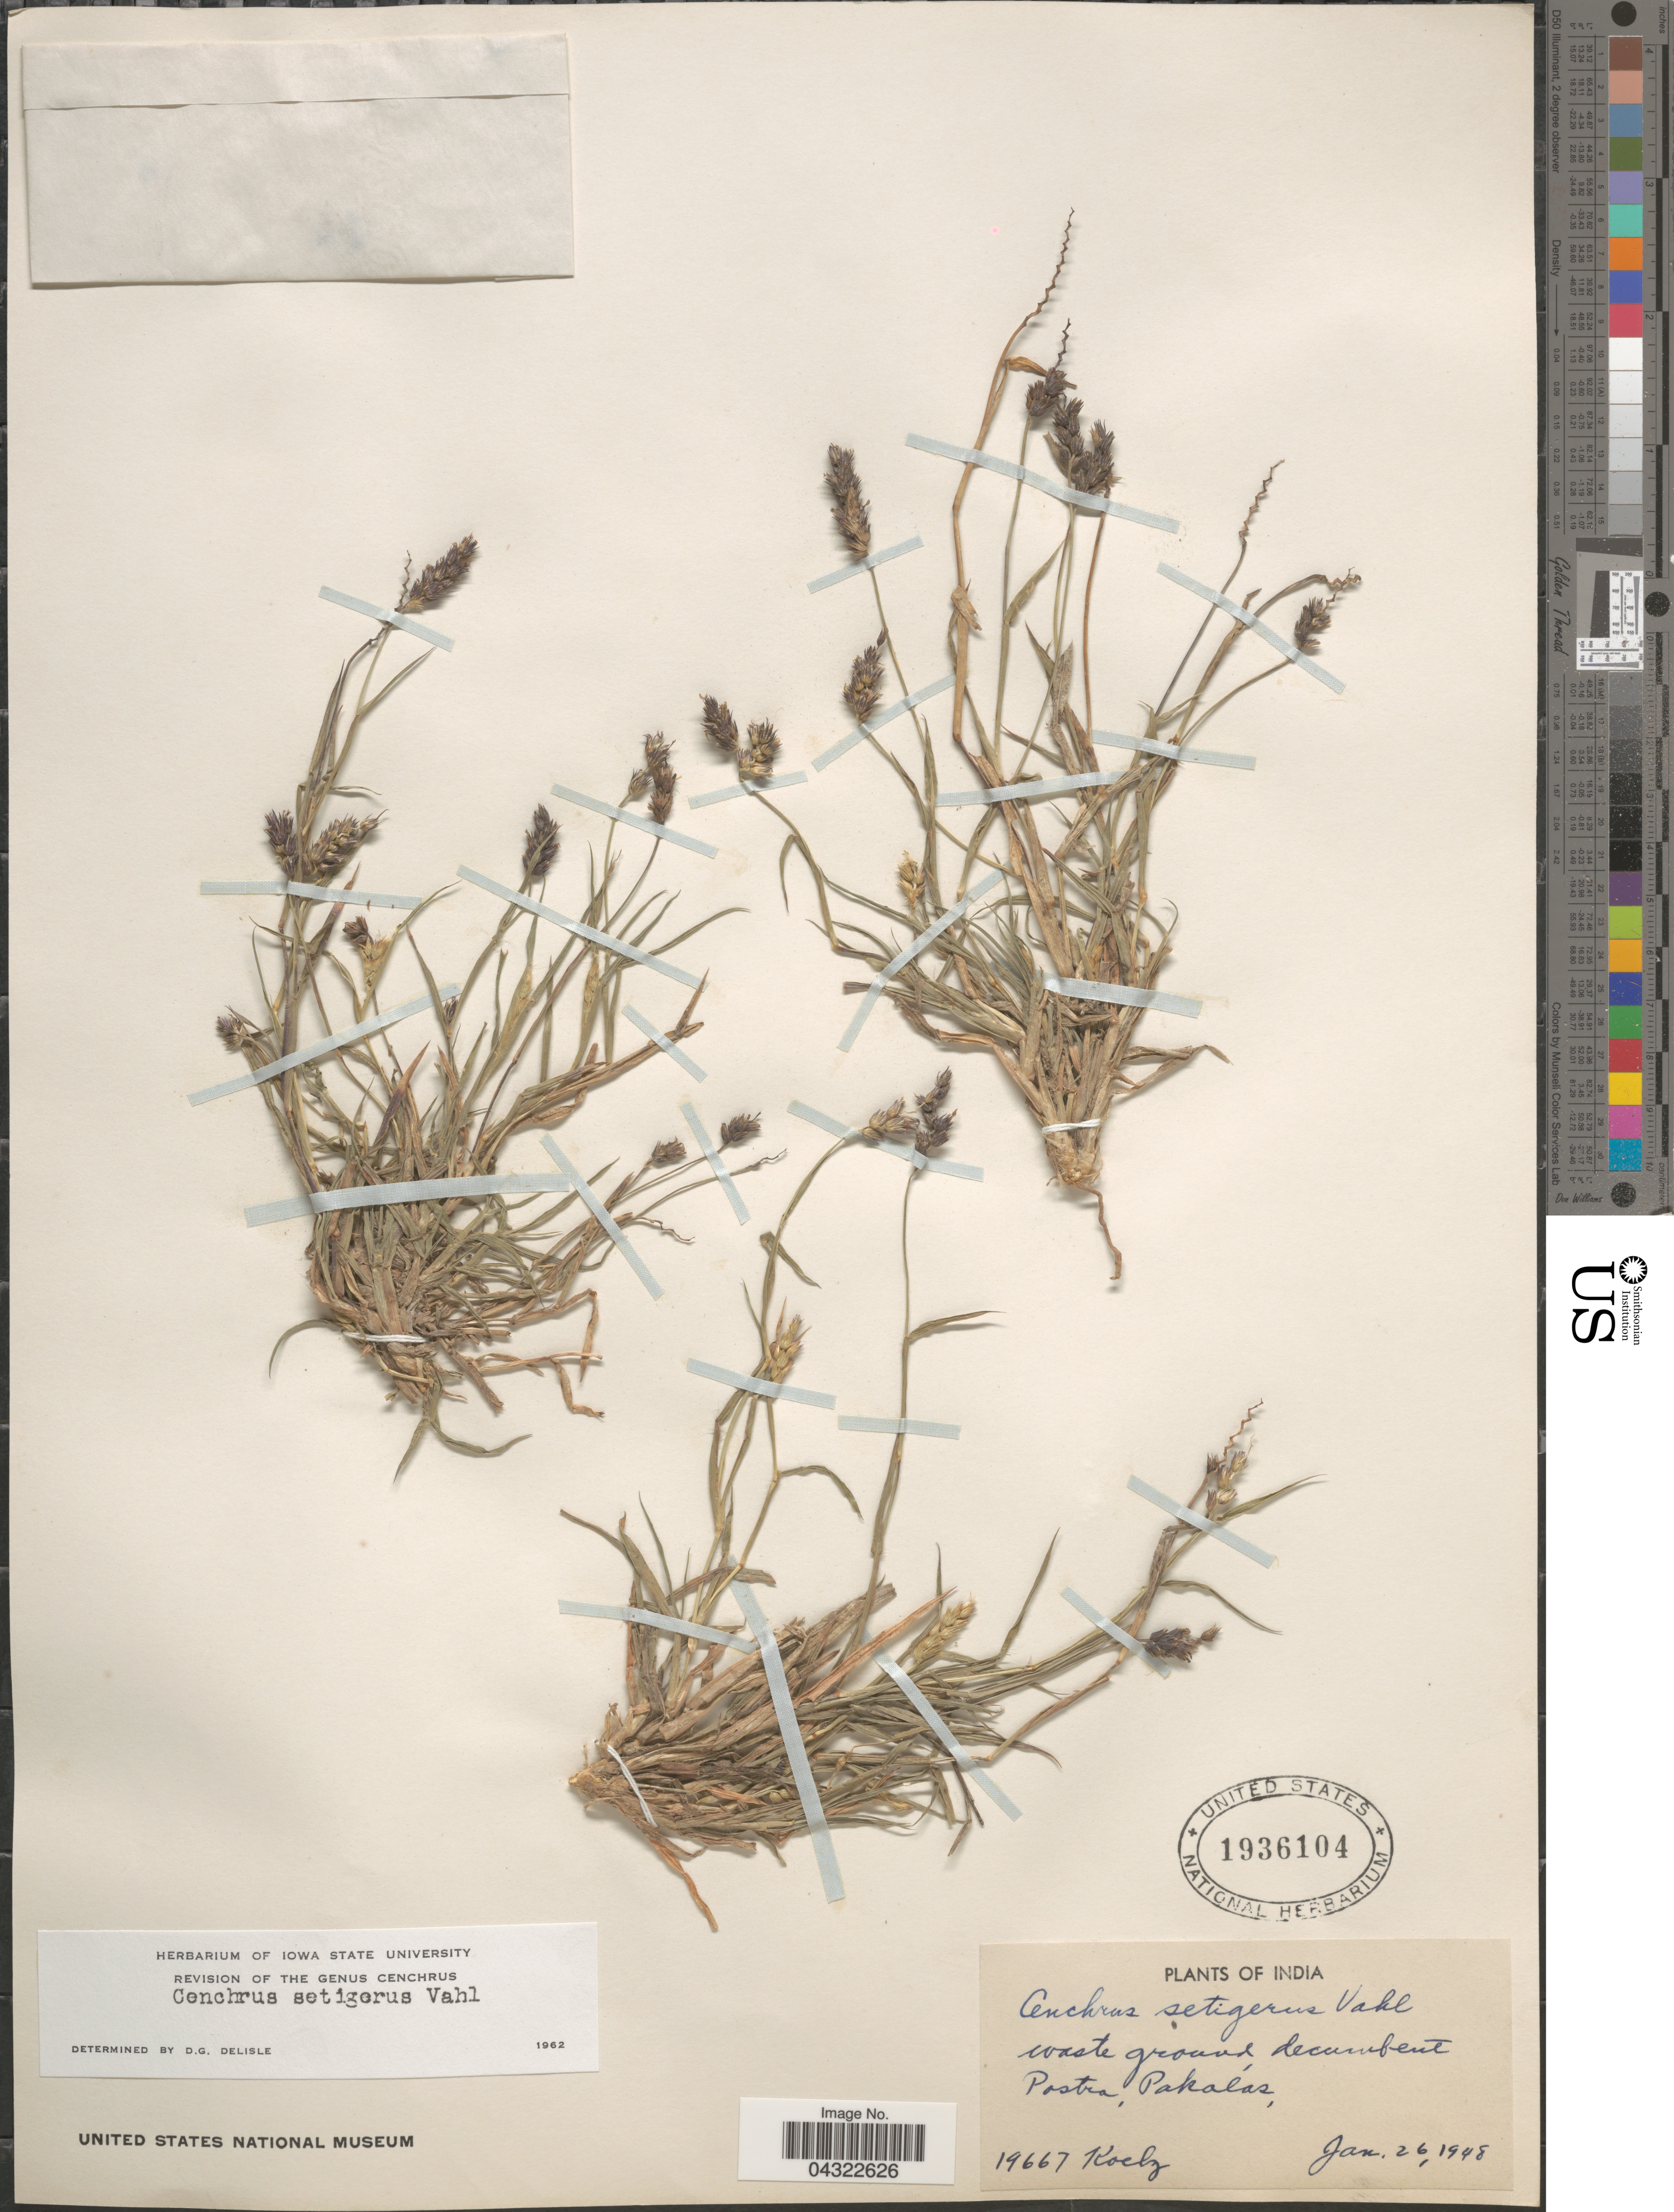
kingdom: Plantae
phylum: Tracheophyta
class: Liliopsida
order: Poales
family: Poaceae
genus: Cenchrus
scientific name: Cenchrus setiger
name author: Vahl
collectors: Koelz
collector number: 19667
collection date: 1948-01-26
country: India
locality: Waste ground, decumbent Postra, Pakalas.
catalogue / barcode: US 1936104